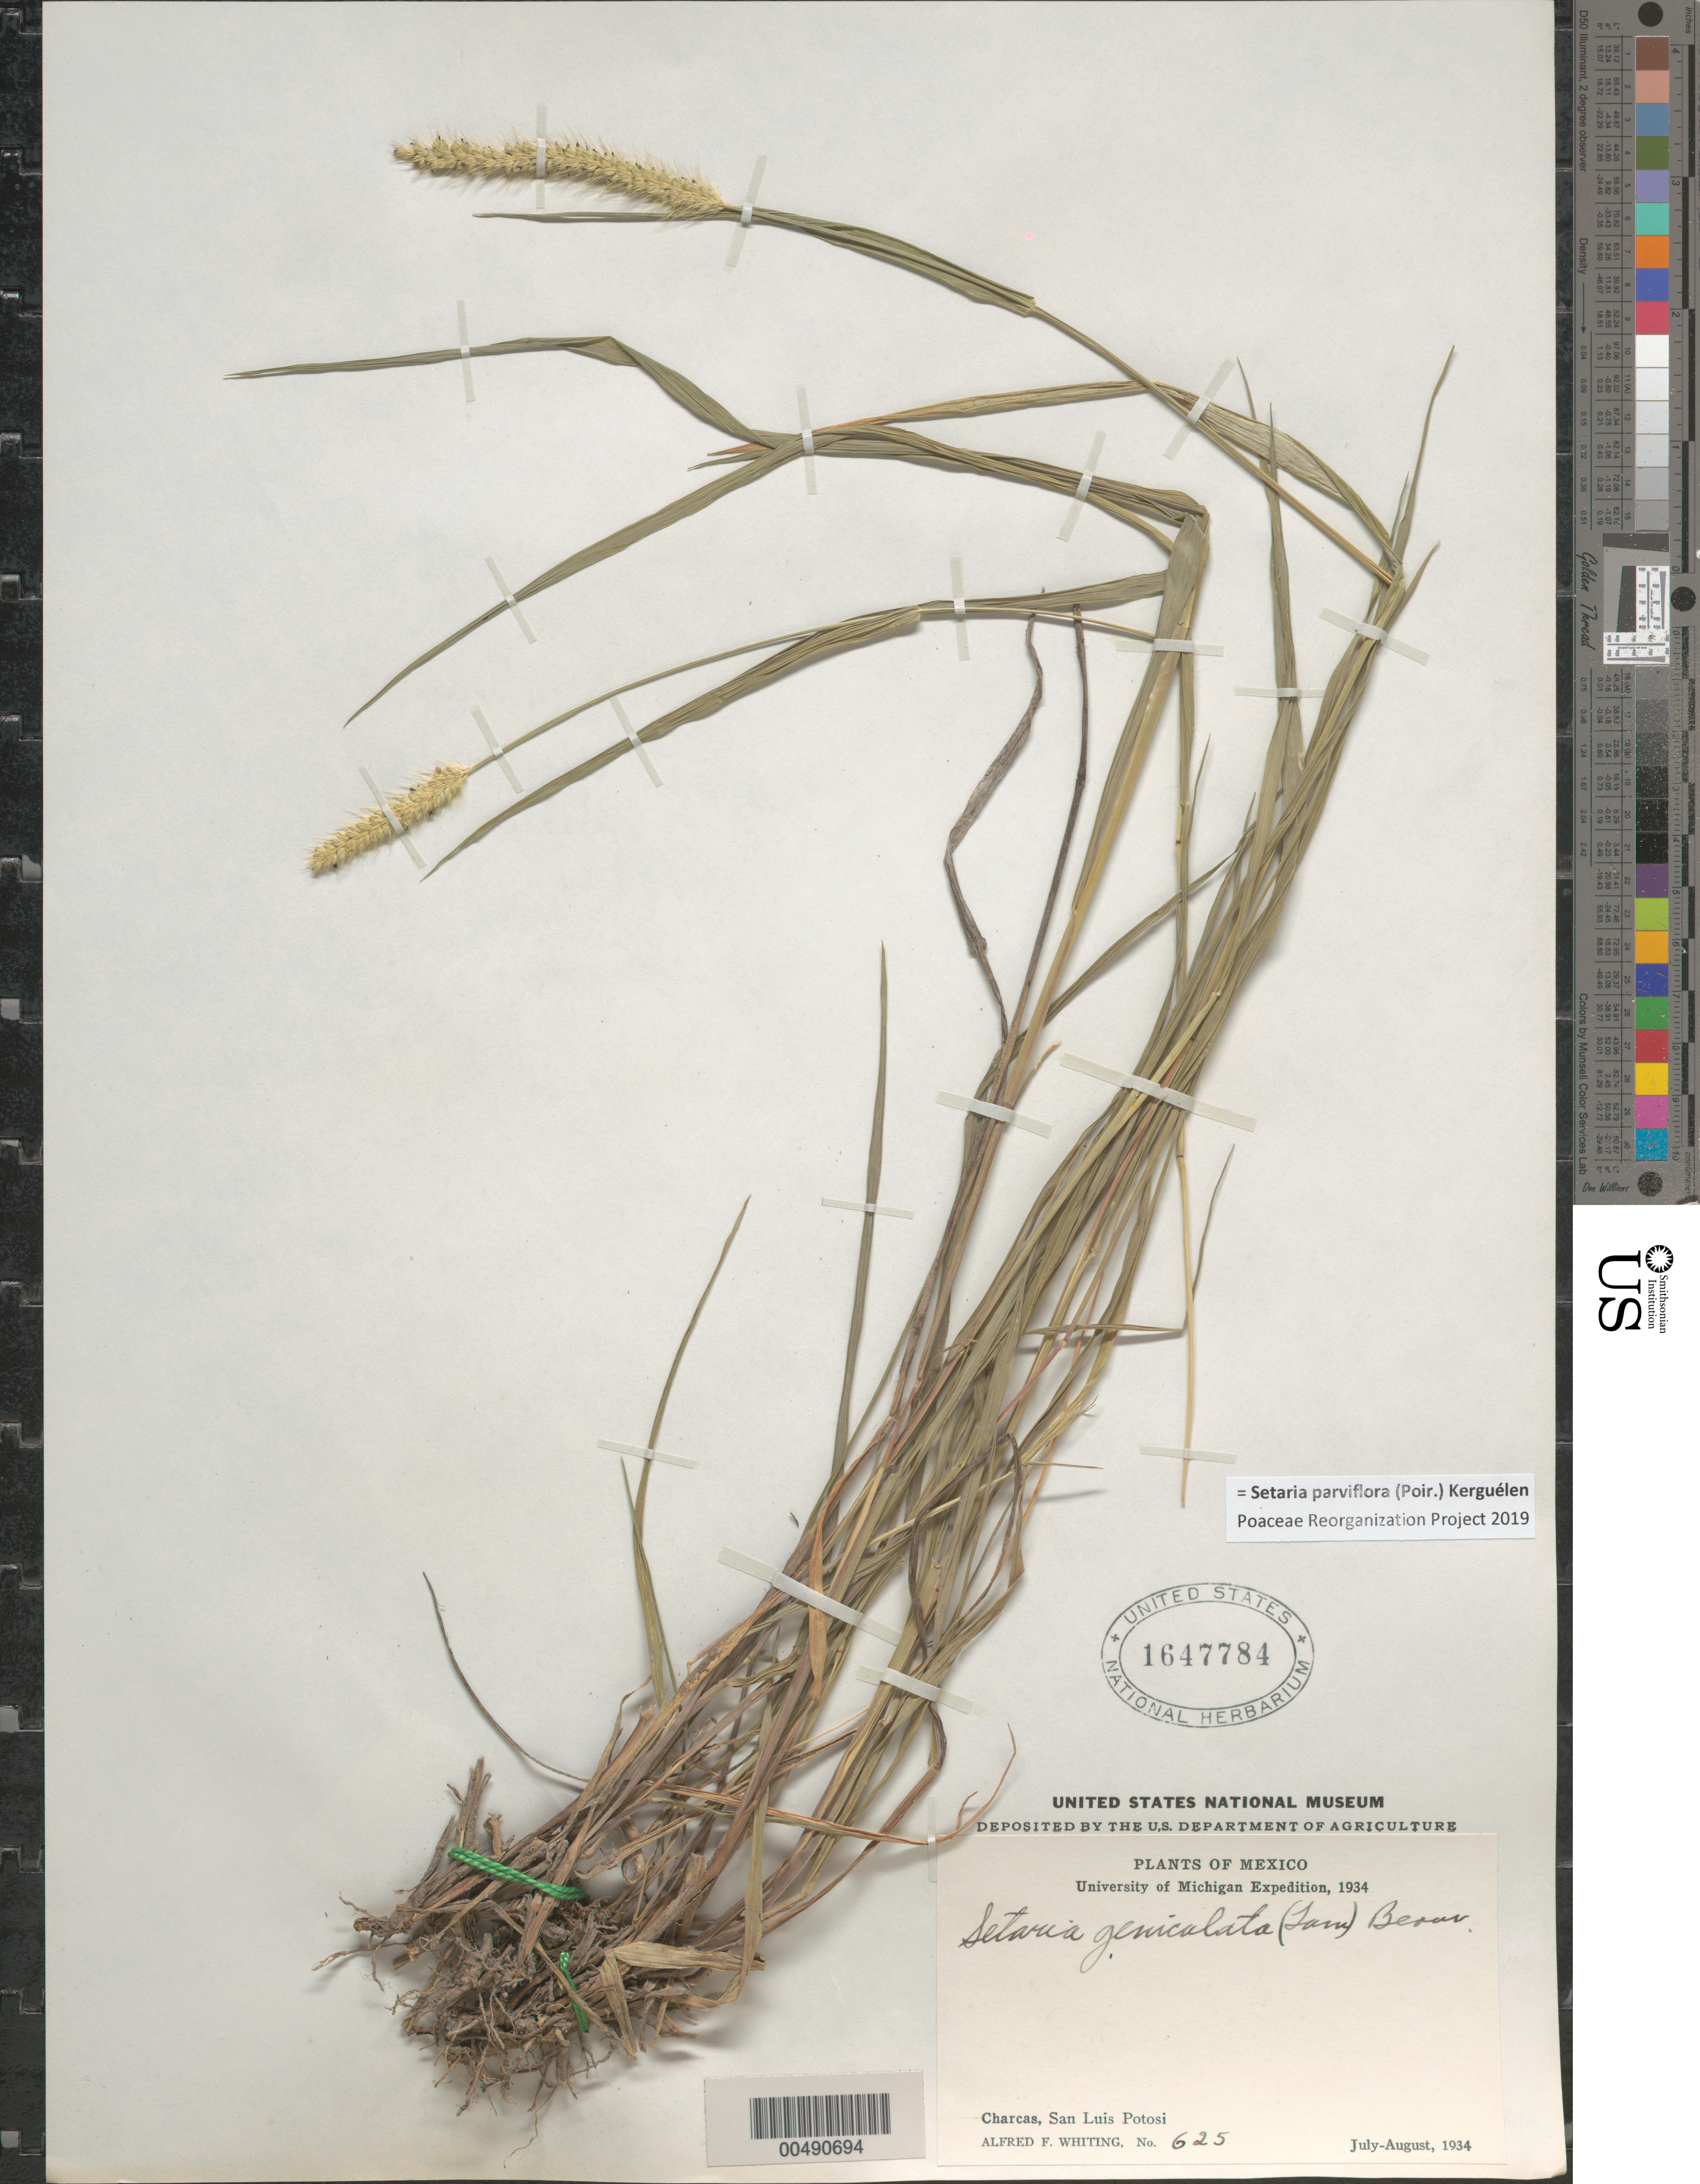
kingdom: Plantae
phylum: Tracheophyta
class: Liliopsida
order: Poales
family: Poaceae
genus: Setaria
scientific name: Setaria parviflora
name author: (Poir.) Kerguélen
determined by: Poaceae Reorganization Project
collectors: A. F. Whiting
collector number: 625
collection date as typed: Jul 1934 to Aug 1934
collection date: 1934-07/1934-08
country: Mexico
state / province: San Luis Potosi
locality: Charcas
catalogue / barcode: US 1647784